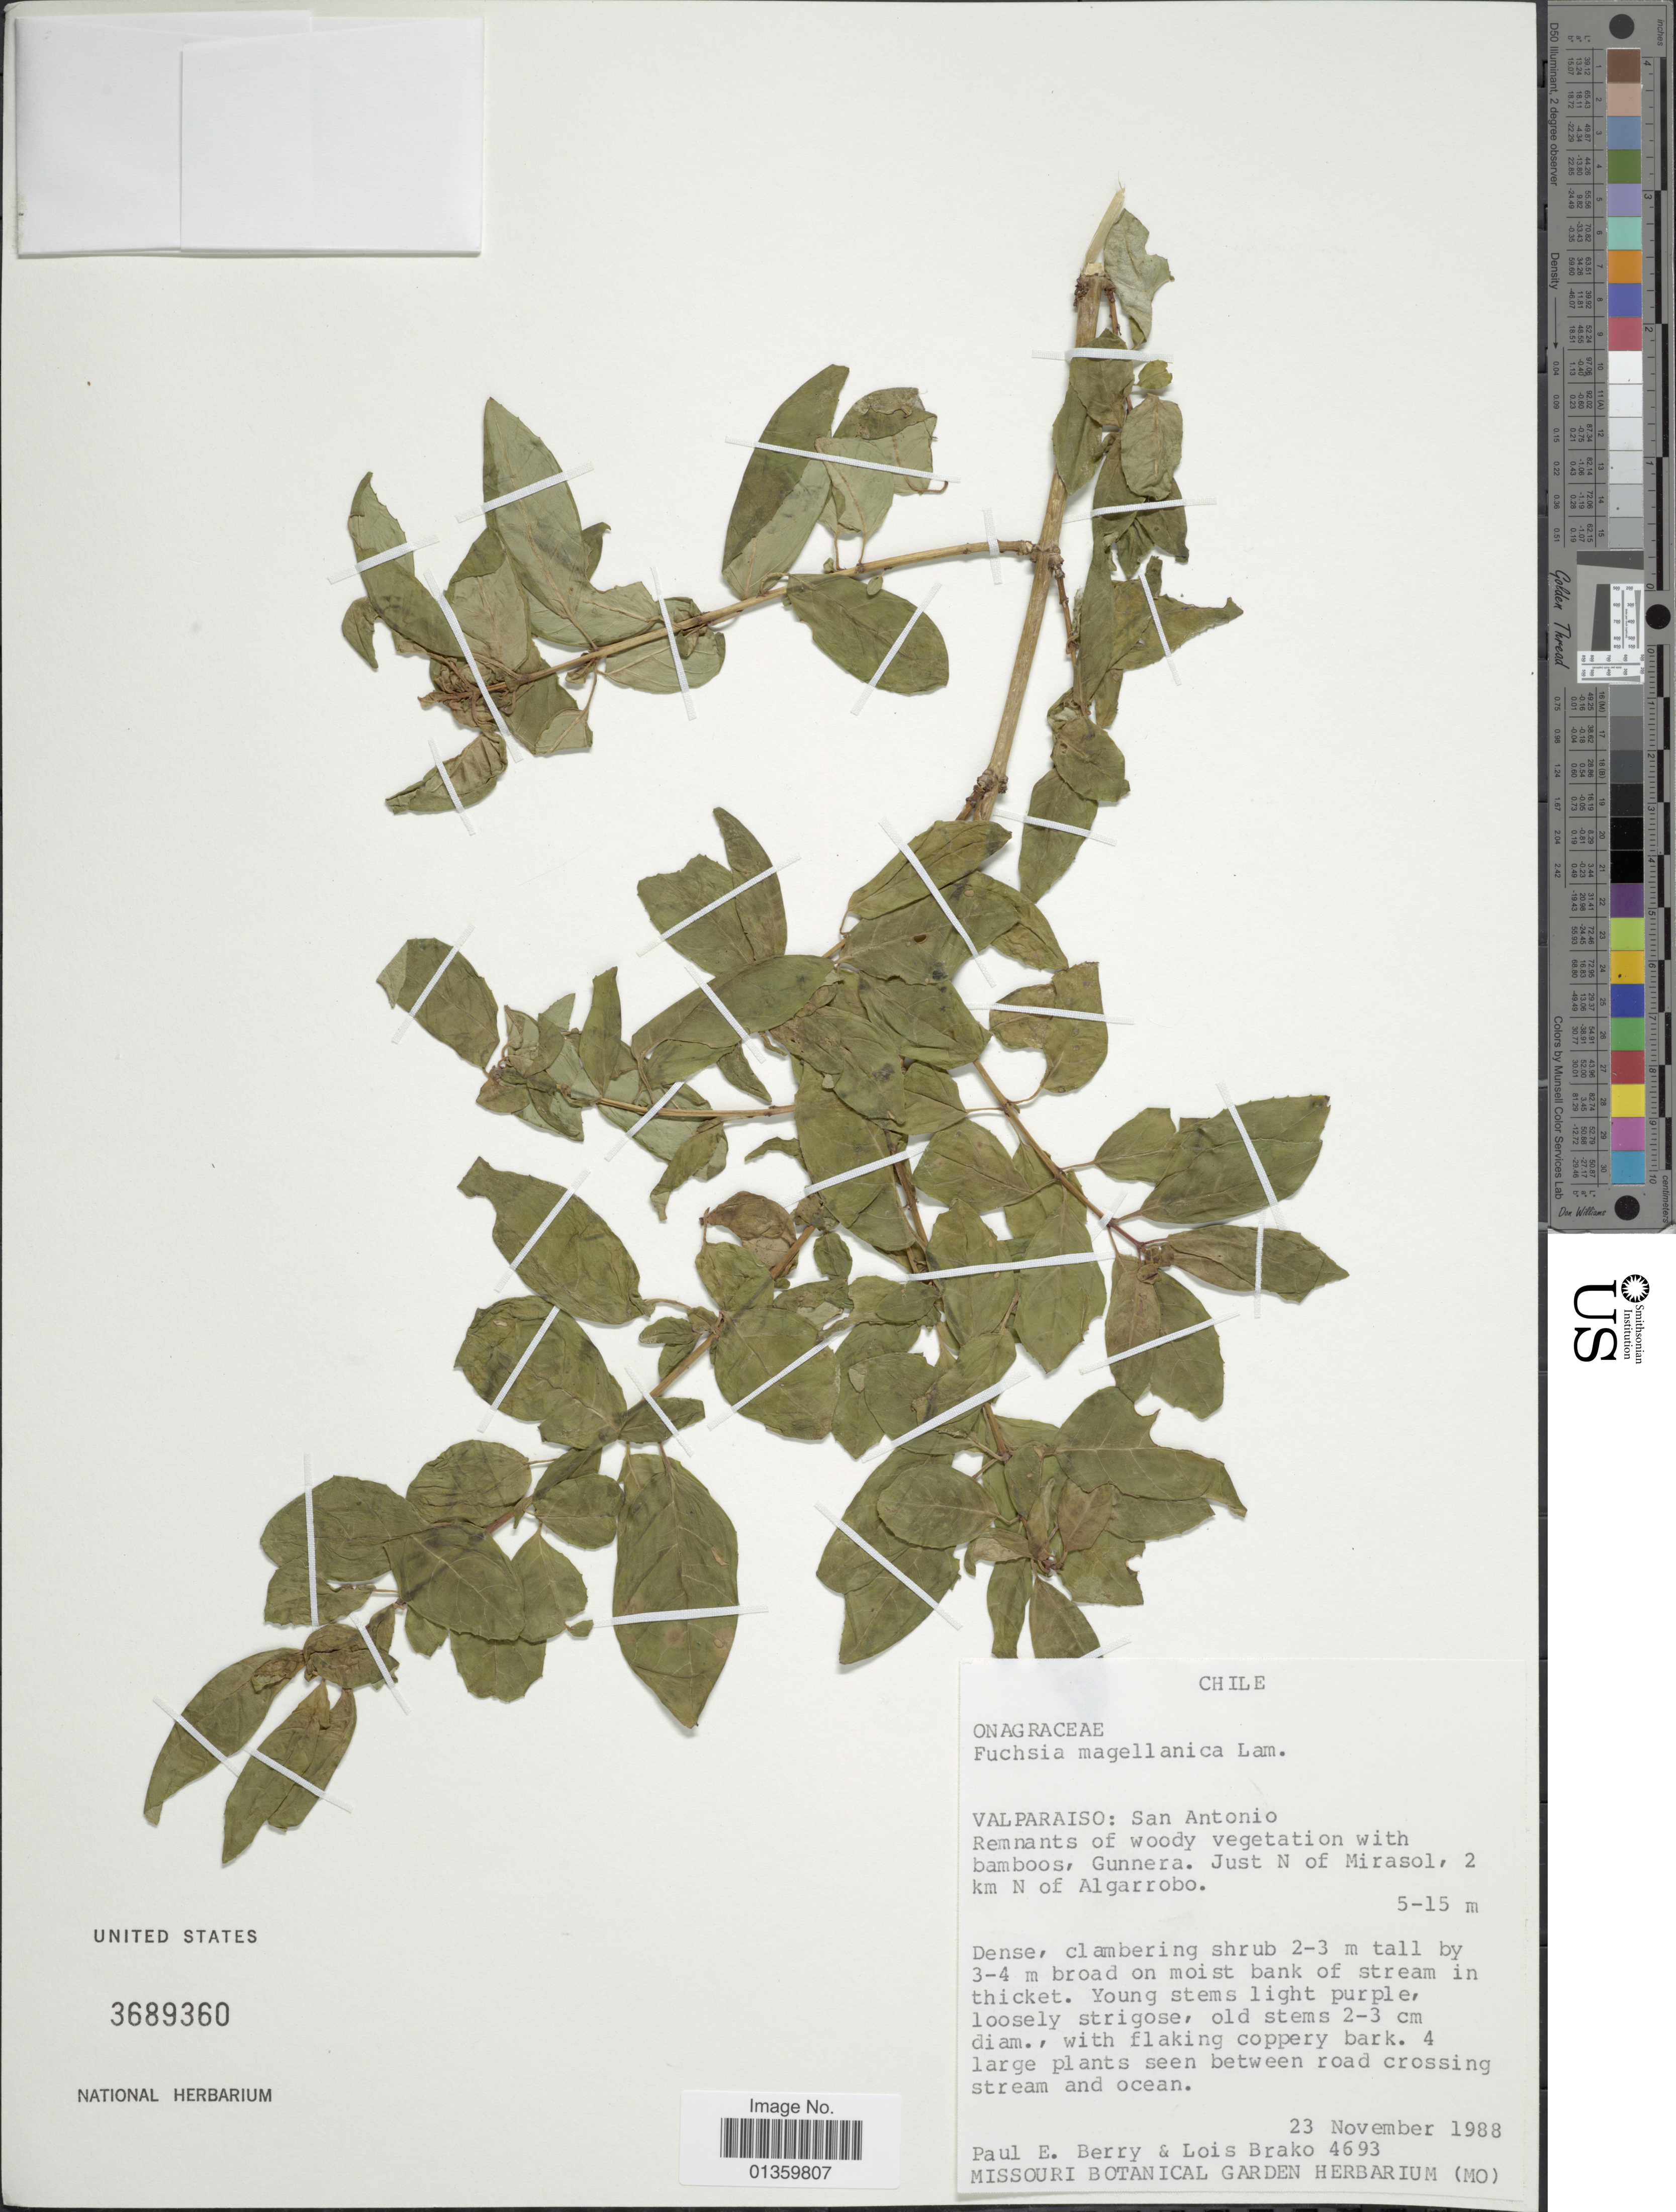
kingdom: Plantae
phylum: Tracheophyta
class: Magnoliopsida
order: Myrtales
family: Onagraceae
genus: Fuchsia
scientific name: Fuchsia magellanica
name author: Lam.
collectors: P. E. Berry & L. Brako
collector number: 4693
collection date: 1988-11-23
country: Chile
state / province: Valparaiso (V)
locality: San Antonio. Remnants of woody vegetation with bamboos, Gunnera. Just N of Mirasol, 2 km N of Algarrobo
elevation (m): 5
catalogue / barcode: US 3689360